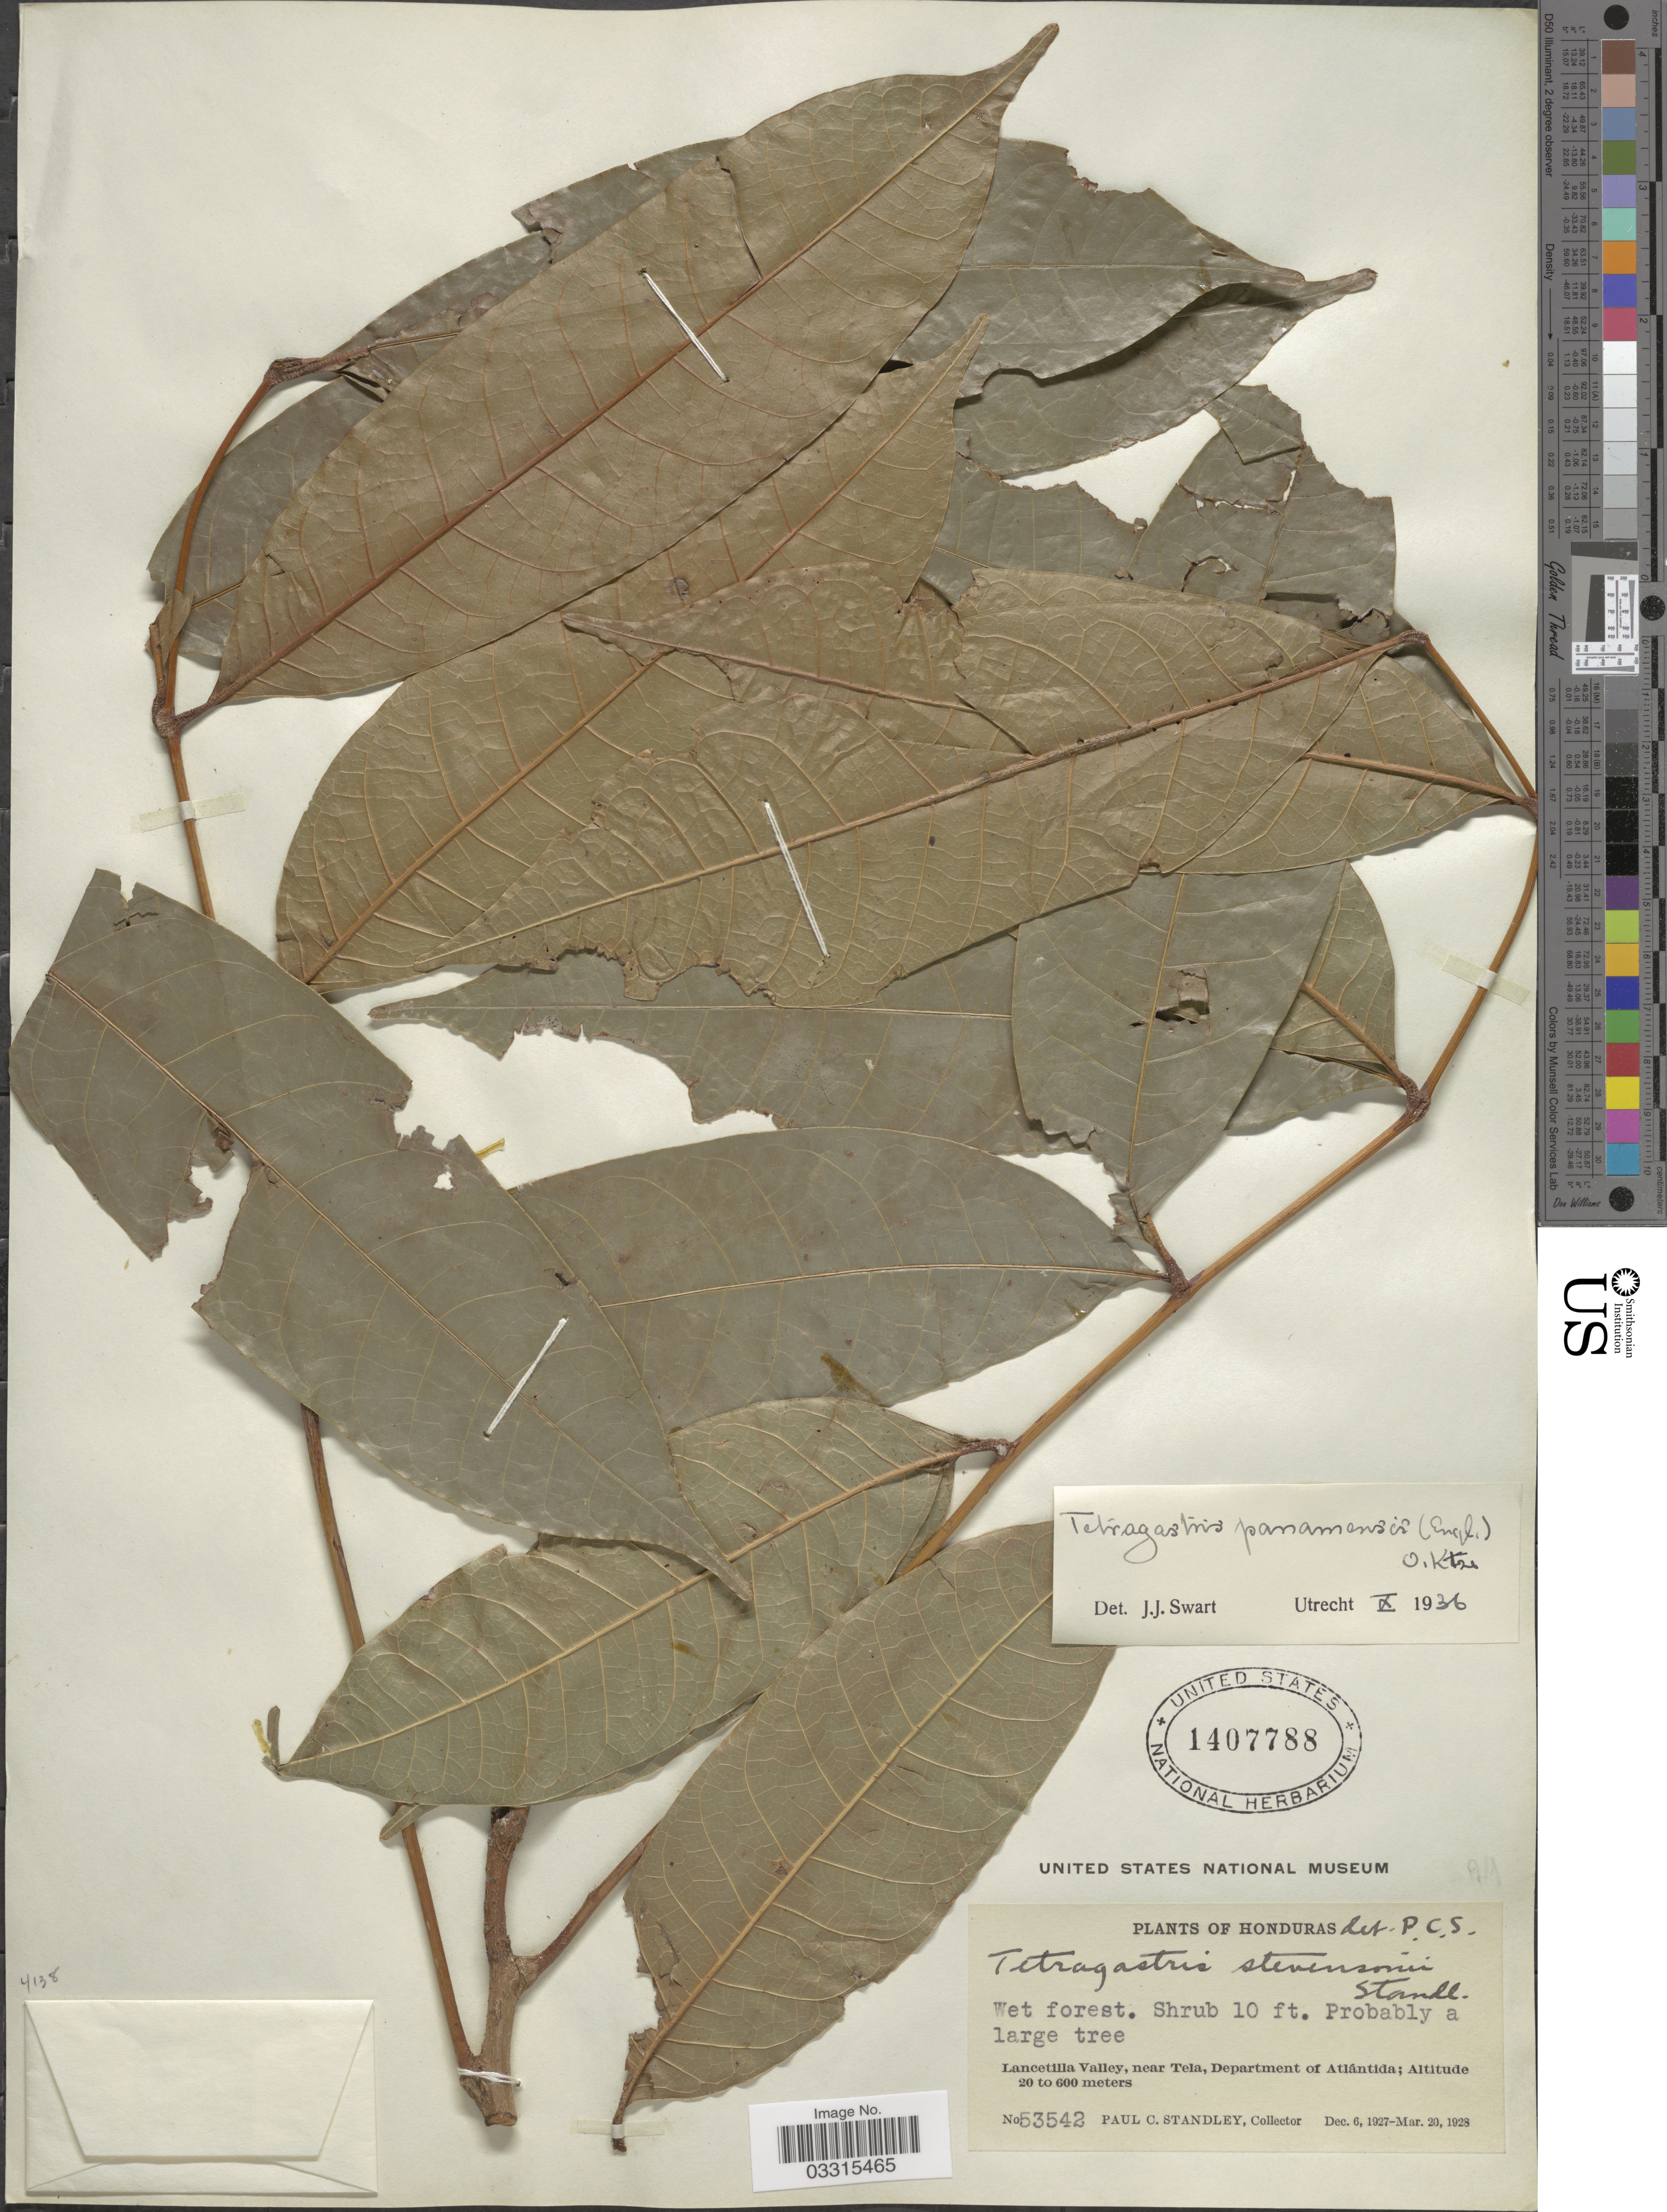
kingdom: Plantae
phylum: Tracheophyta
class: Magnoliopsida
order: Sapindales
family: Burseraceae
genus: Protium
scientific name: Protium stevensonii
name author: (Standl.) Daly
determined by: Daly, Douglas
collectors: P. C. Standley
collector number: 53542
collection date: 1927-12-06/1928-03-20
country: Honduras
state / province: Atlántida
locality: Lancetilla Valley, near Tela, Department of Atlántida.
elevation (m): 20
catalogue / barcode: US 1407788